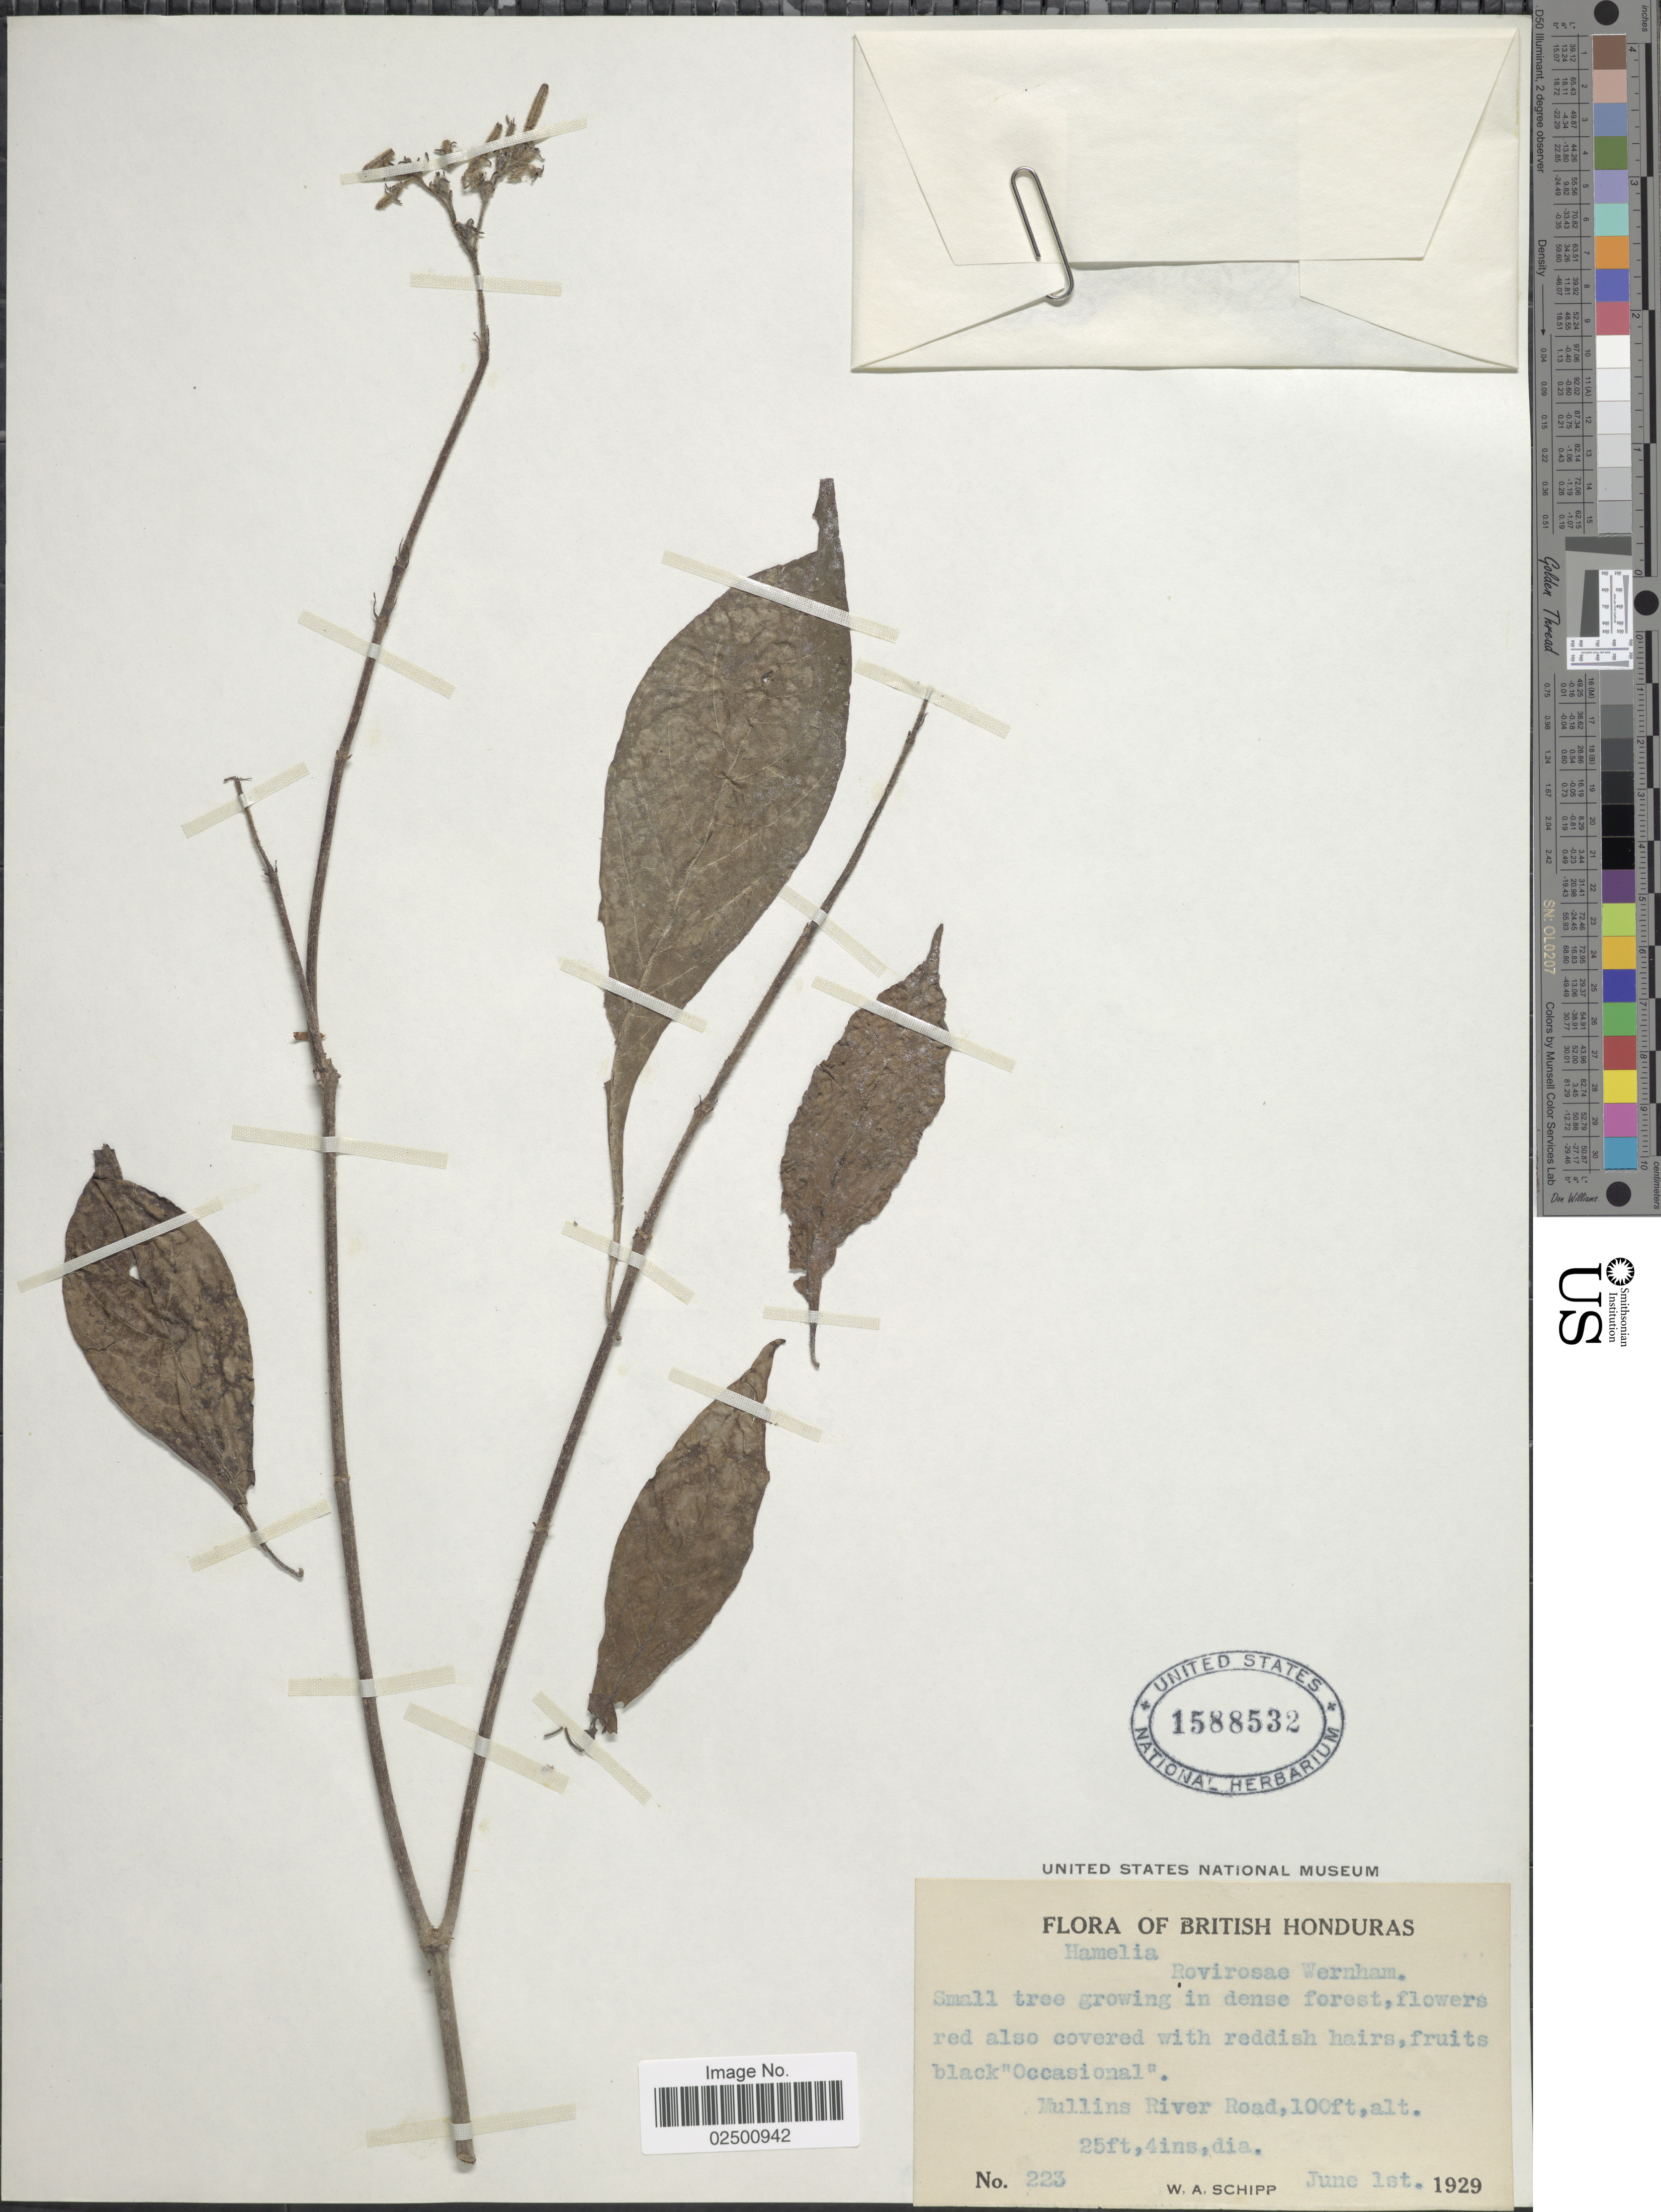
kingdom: Plantae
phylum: Tracheophyta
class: Magnoliopsida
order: Gentianales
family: Rubiaceae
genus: Hamelia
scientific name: Hamelia rovirosae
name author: Wernham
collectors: W. Schipp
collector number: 223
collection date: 1929-06-01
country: Belize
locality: British Honduras. Mullins River Road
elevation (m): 30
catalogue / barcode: US 1588532